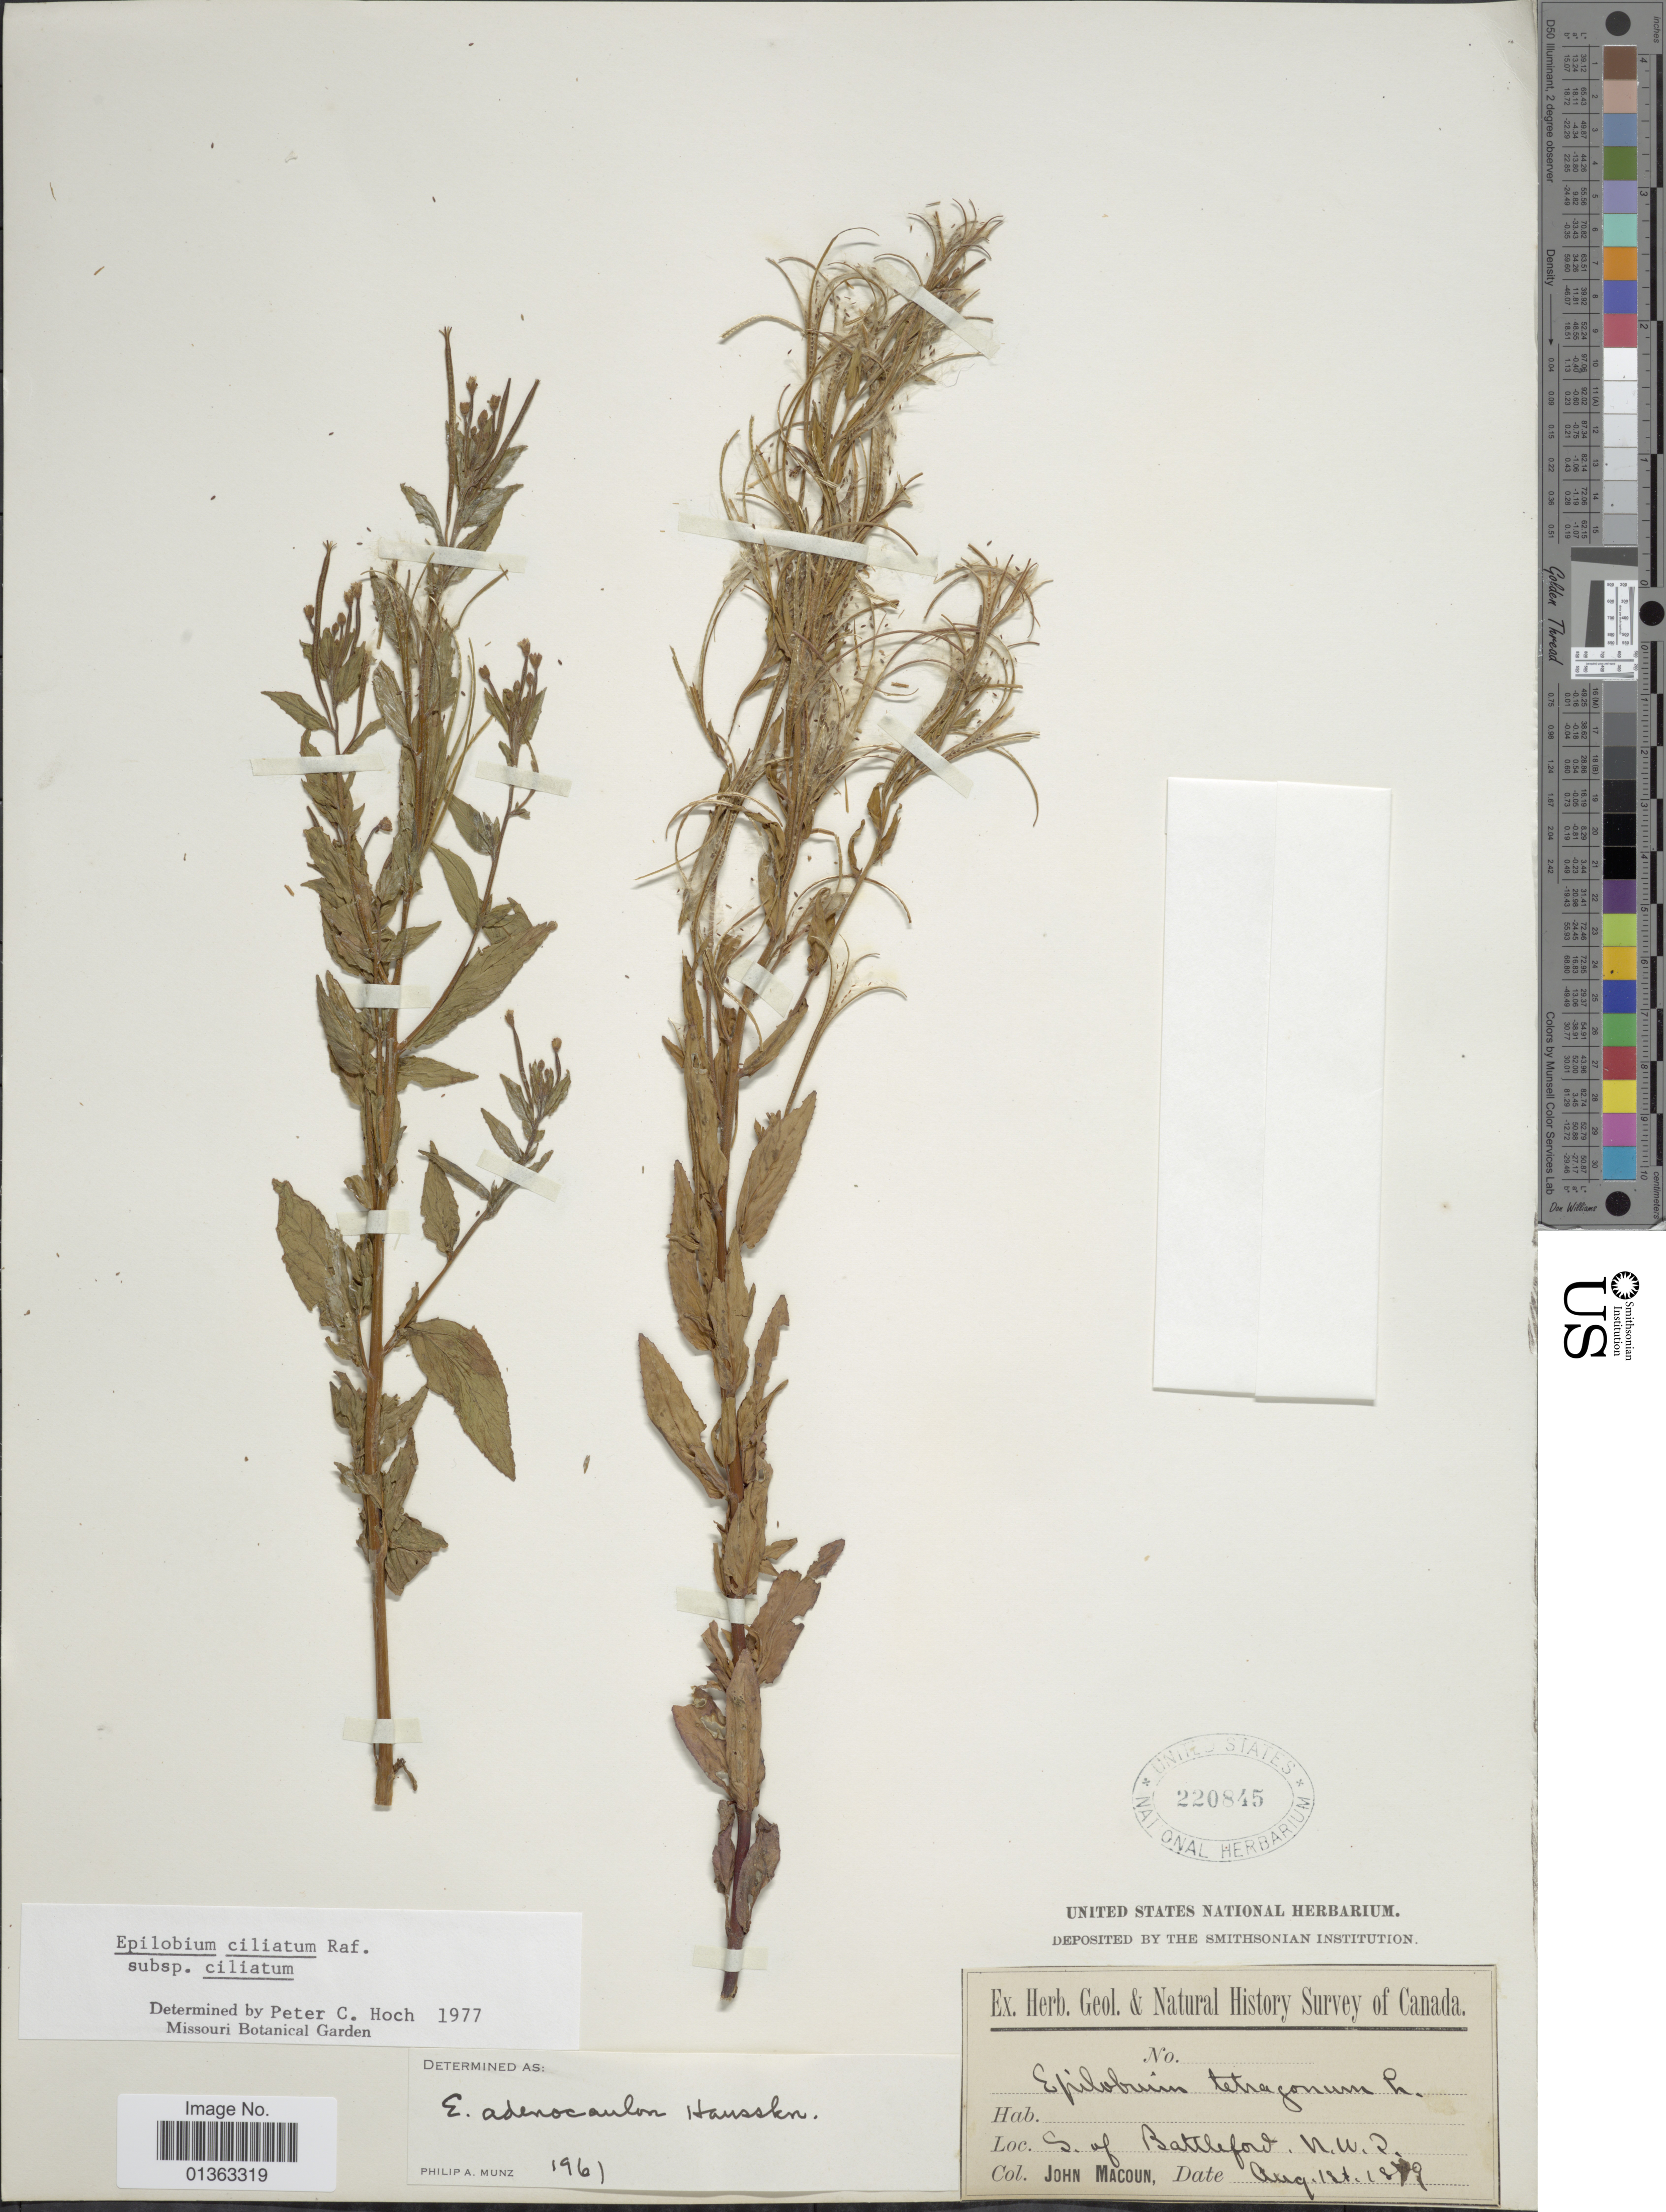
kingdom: Plantae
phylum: Tracheophyta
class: Magnoliopsida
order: Myrtales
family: Onagraceae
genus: Epilobium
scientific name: Epilobium ciliatum subsp. ciliatum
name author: Raf.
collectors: J. Macoun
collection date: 1879-08-01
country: Canada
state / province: Northwest Territories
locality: S. of Battleford, N. W. T.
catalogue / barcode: US 220845